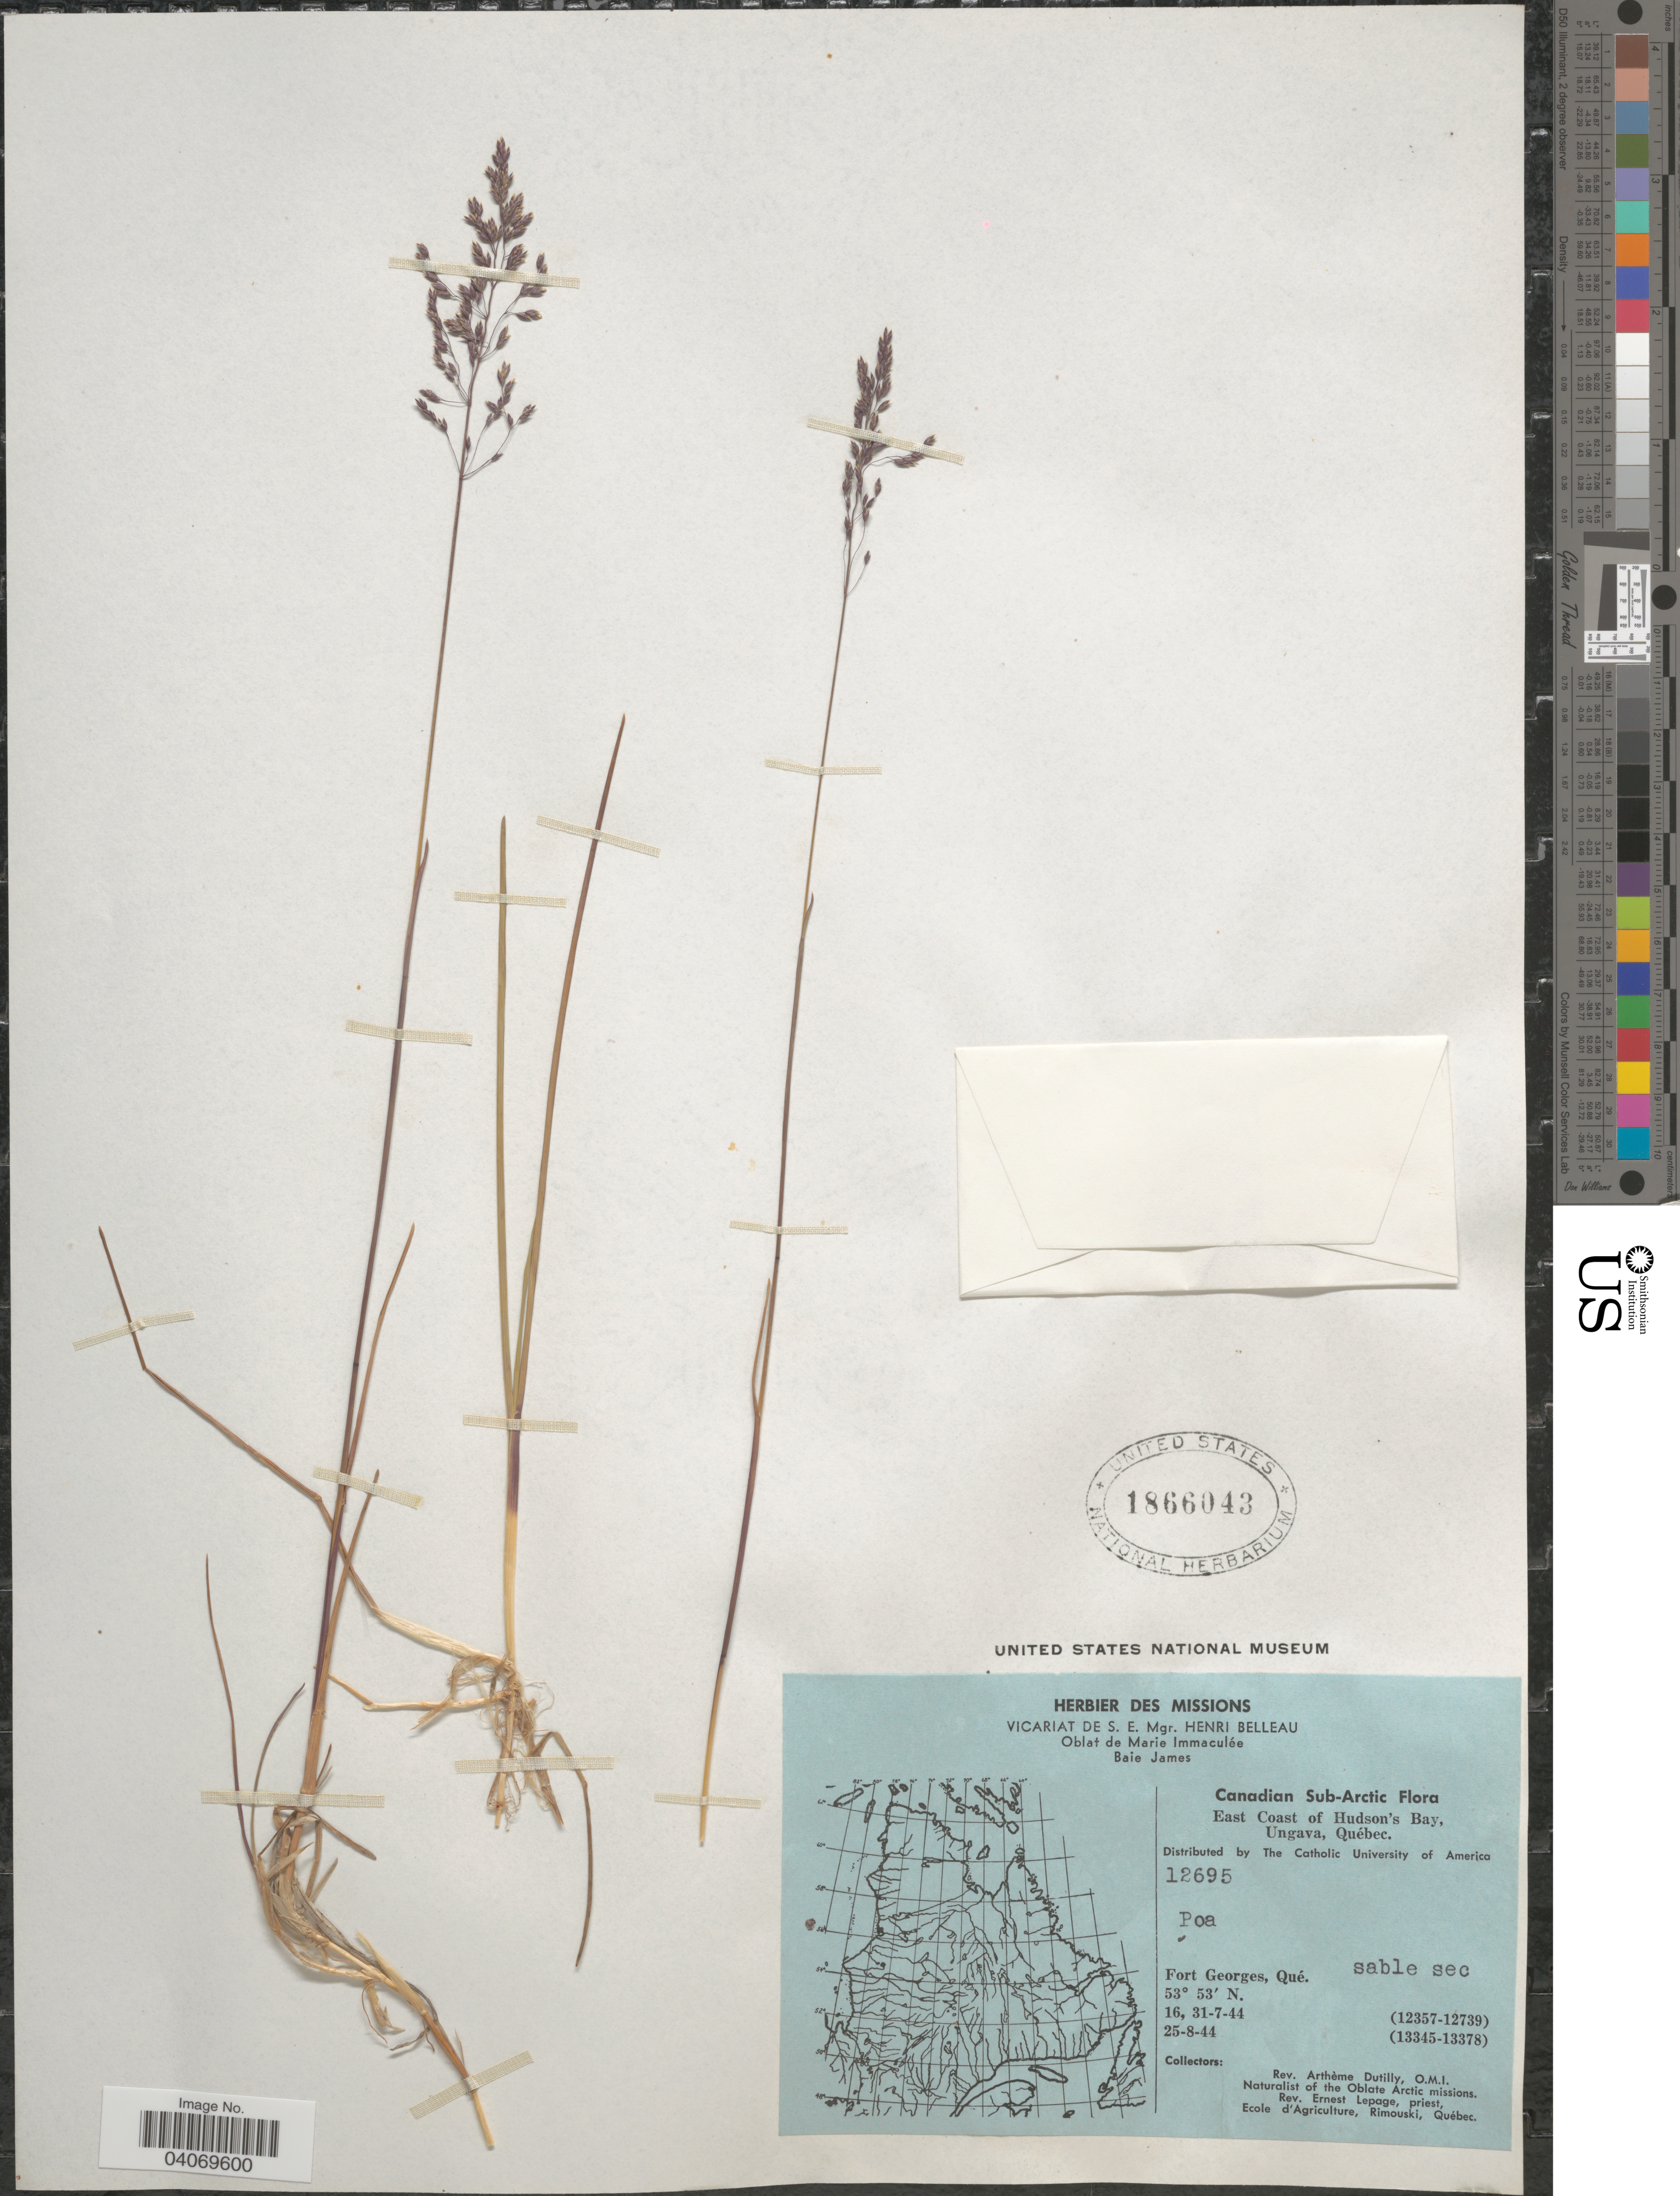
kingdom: Plantae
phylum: Tracheophyta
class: Liliopsida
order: Poales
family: Poaceae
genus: Poa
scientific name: Poa sp.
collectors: P. Dutilly & E. Lepage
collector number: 12695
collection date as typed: Transcribed d/m/y: 16/7/44 to 31/7/44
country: Canada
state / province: Quebec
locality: Herbier des Missions. Baie James [unsure placement]. Canadian Sub-Arctic. East Coast of Hudson's Bay, Ungava. Fort Georges. Naturalist of the Oblate Arctic missions.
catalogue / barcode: US 1866043